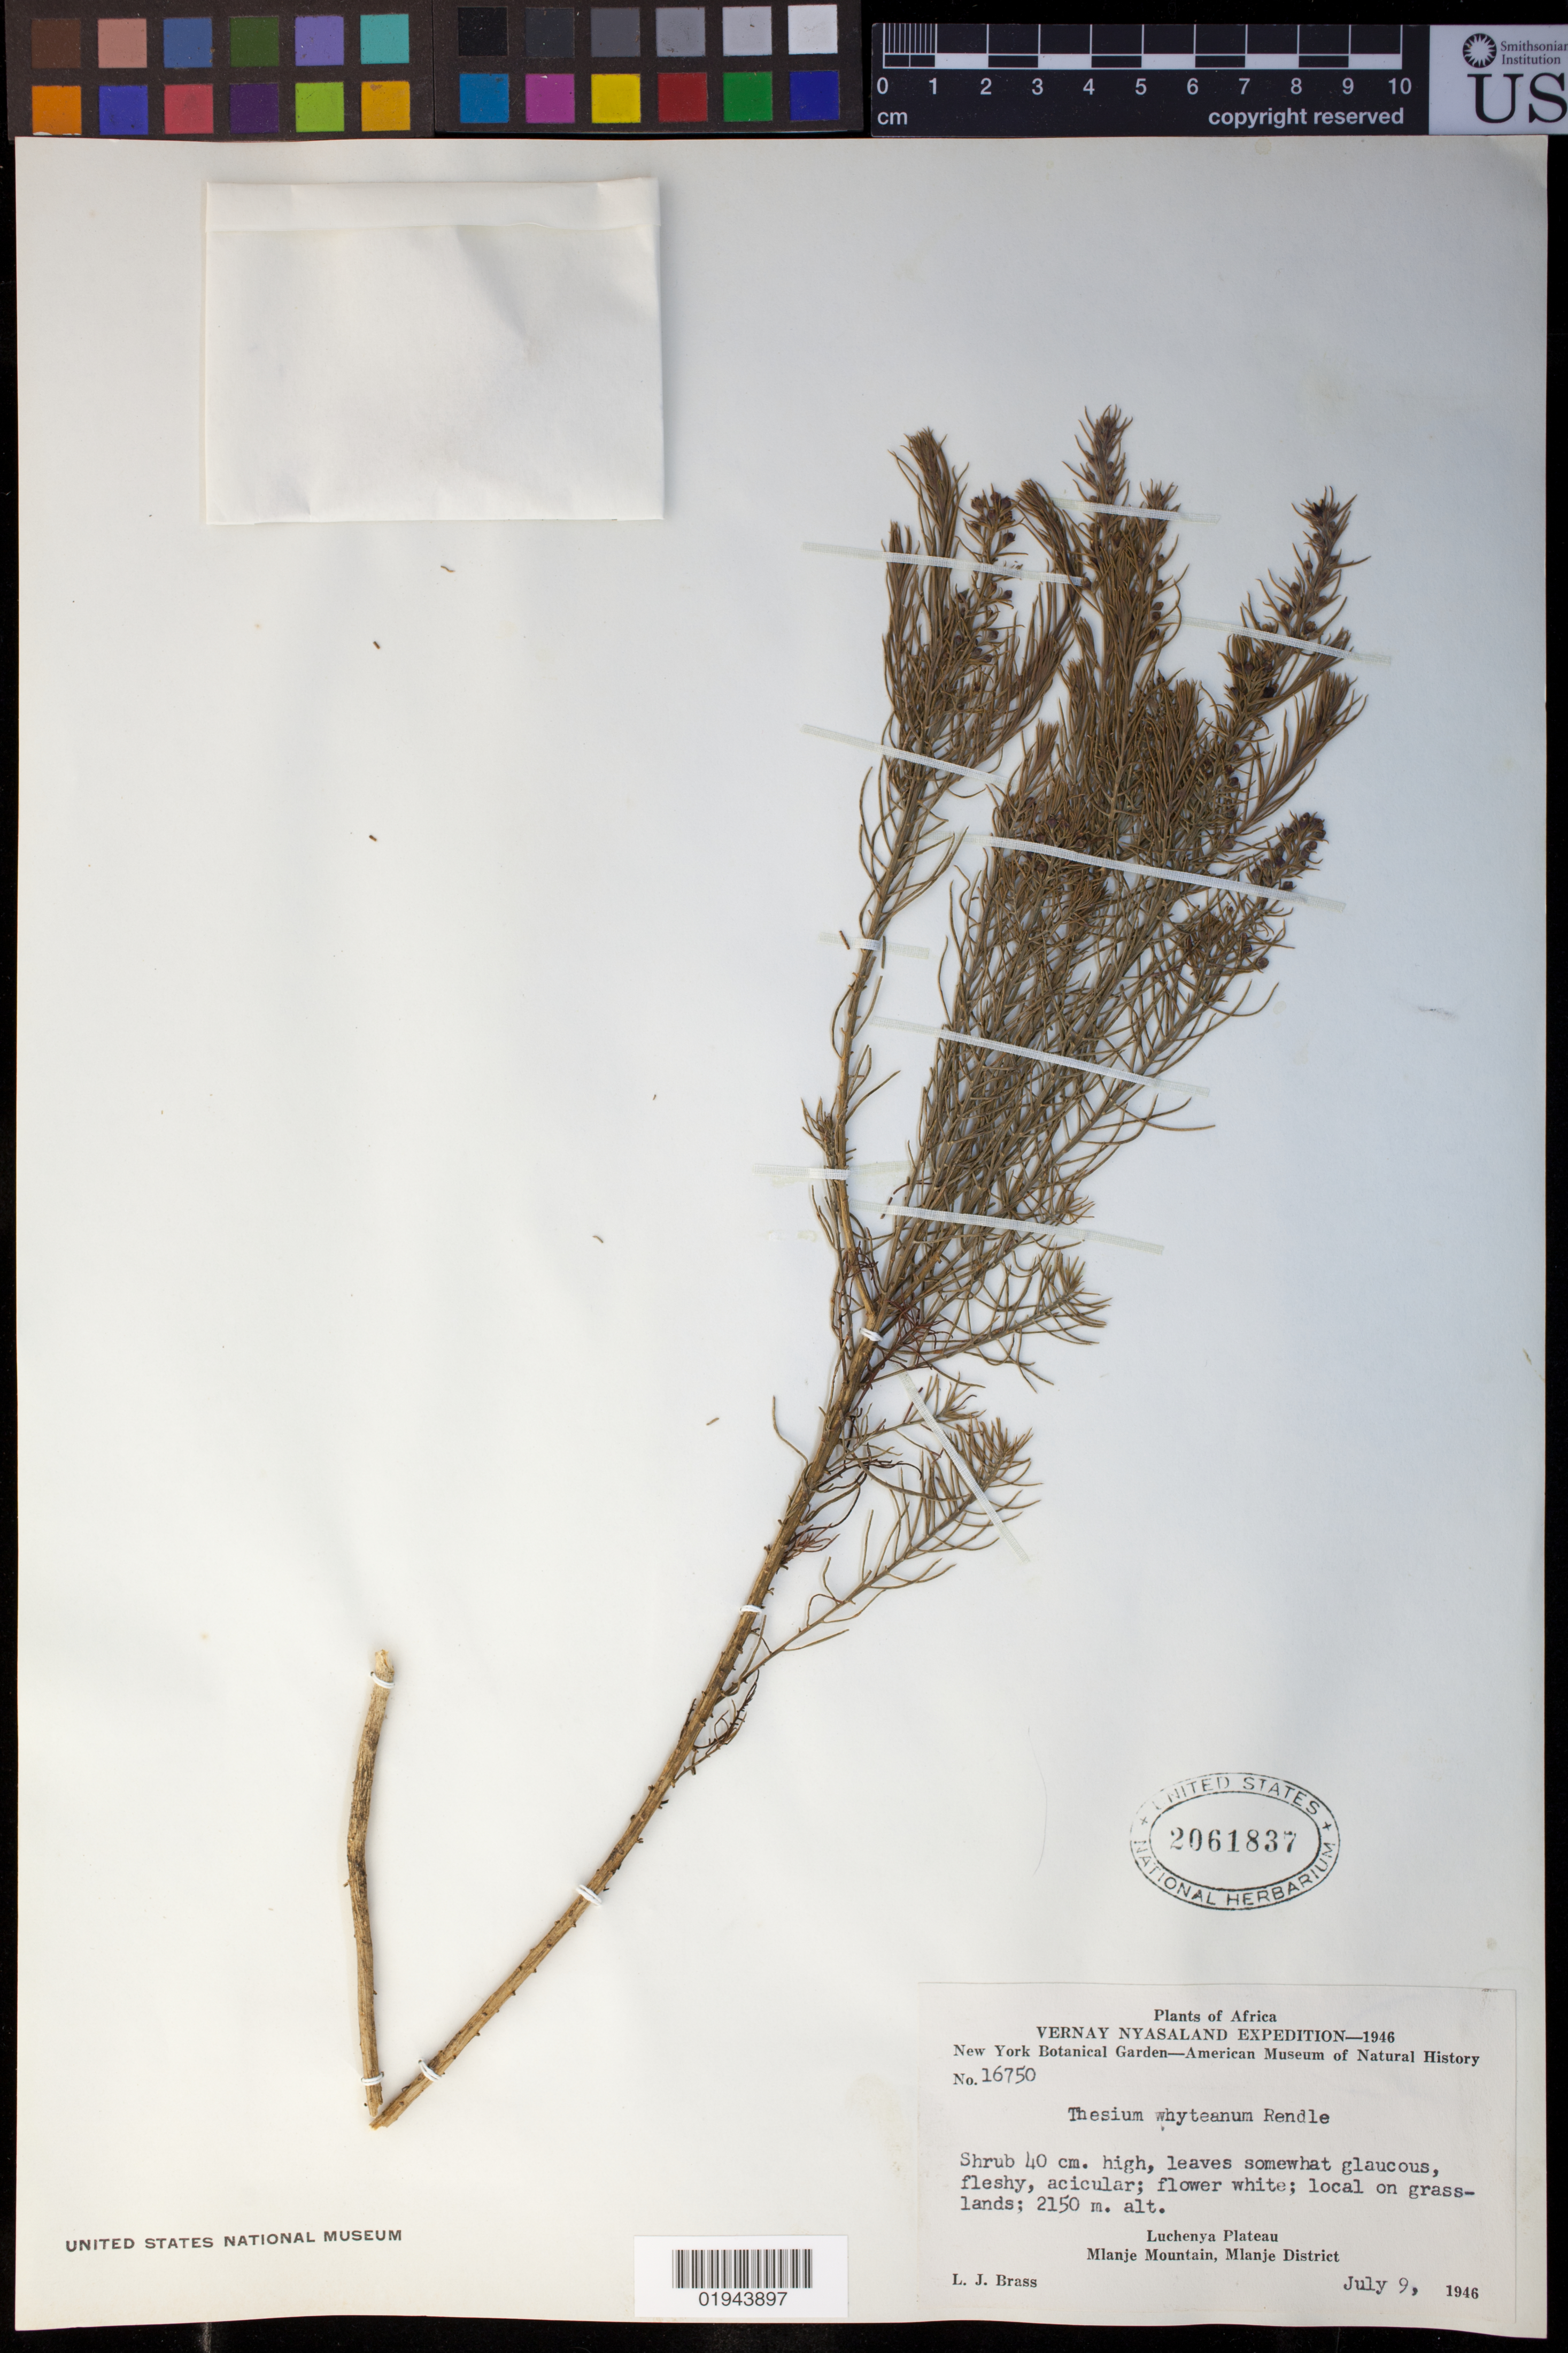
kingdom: Plantae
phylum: Tracheophyta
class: Magnoliopsida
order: Santalales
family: Thesiaceae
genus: Thesium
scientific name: Thesium whyteanum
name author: Rendle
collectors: L. J. Brass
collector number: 16750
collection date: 1946-07-09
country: Malawi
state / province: Southern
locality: Luchenya Plateau, Mlanje Mountain, Mlanje District, local on grasslands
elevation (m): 2150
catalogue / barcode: US 2061837